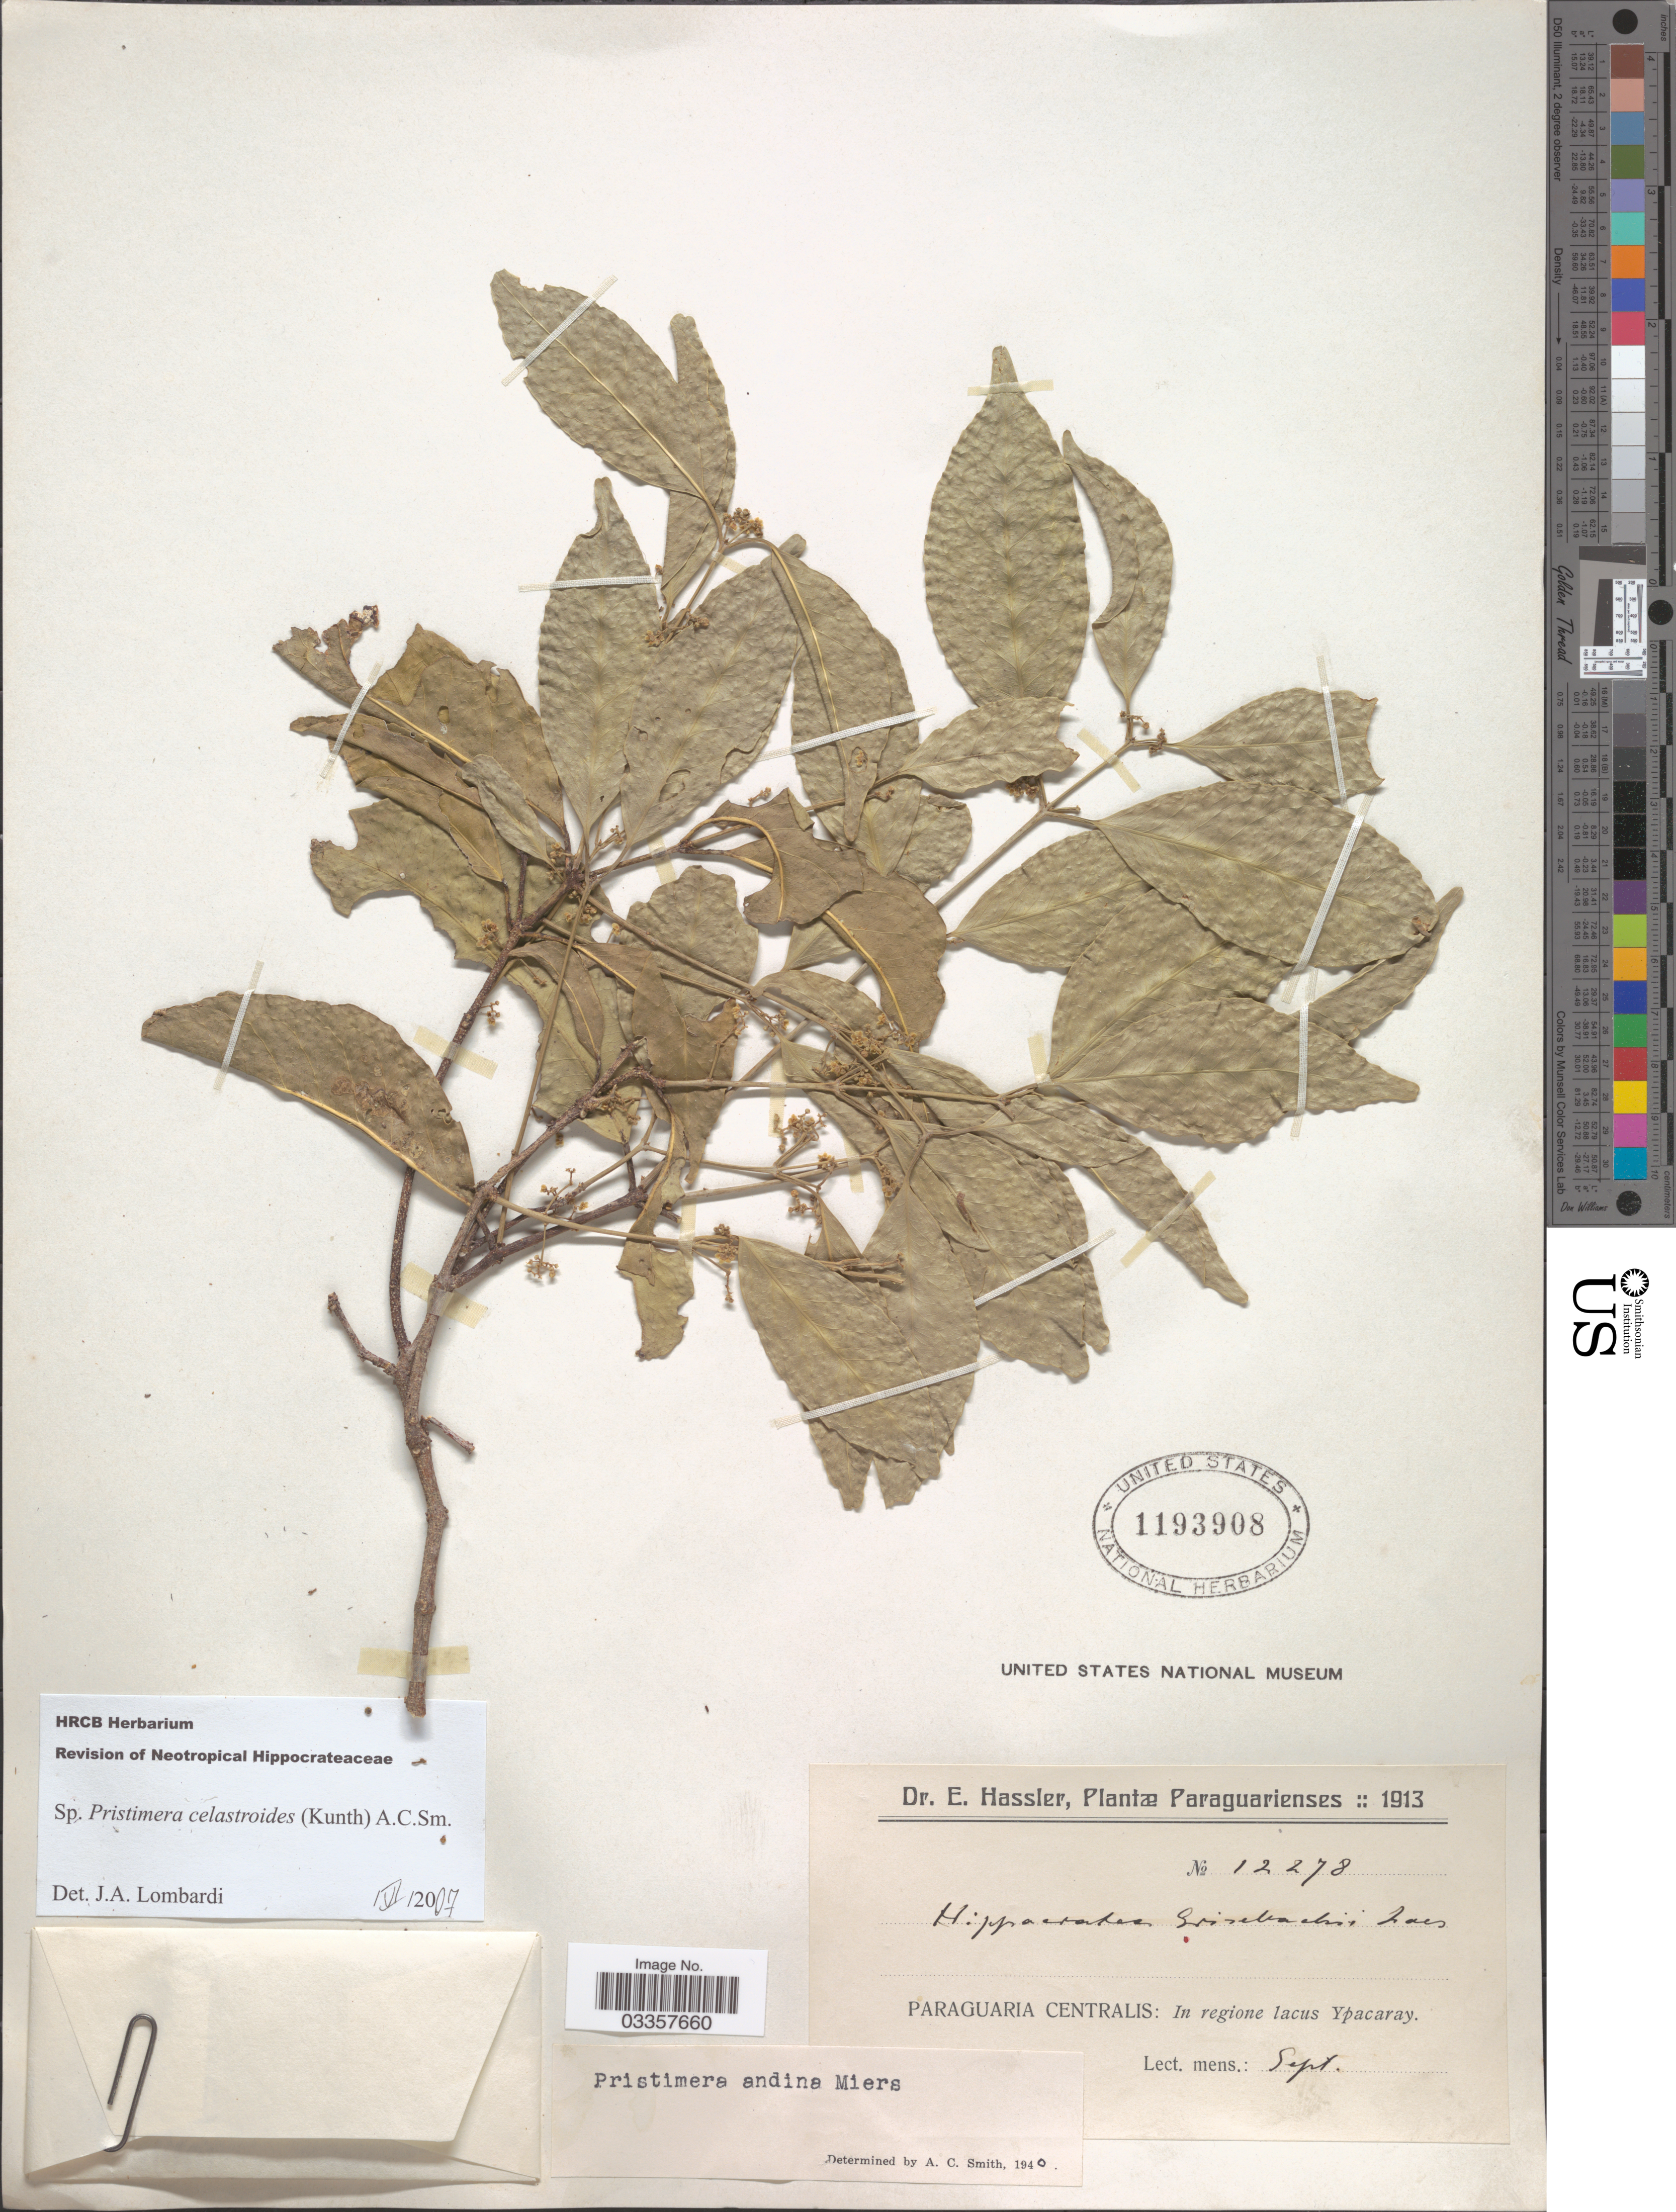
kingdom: Plantae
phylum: Tracheophyta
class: Magnoliopsida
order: Celastrales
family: Celastraceae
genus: Pristimera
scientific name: Pristimera celastroides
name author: (Kunth) A.C. Sm.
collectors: E. Hassler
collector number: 12278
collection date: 1913-09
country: Paraguay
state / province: Central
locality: Paraguaria Centralis: In regione lacus Ypacaray.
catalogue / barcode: US 1193908